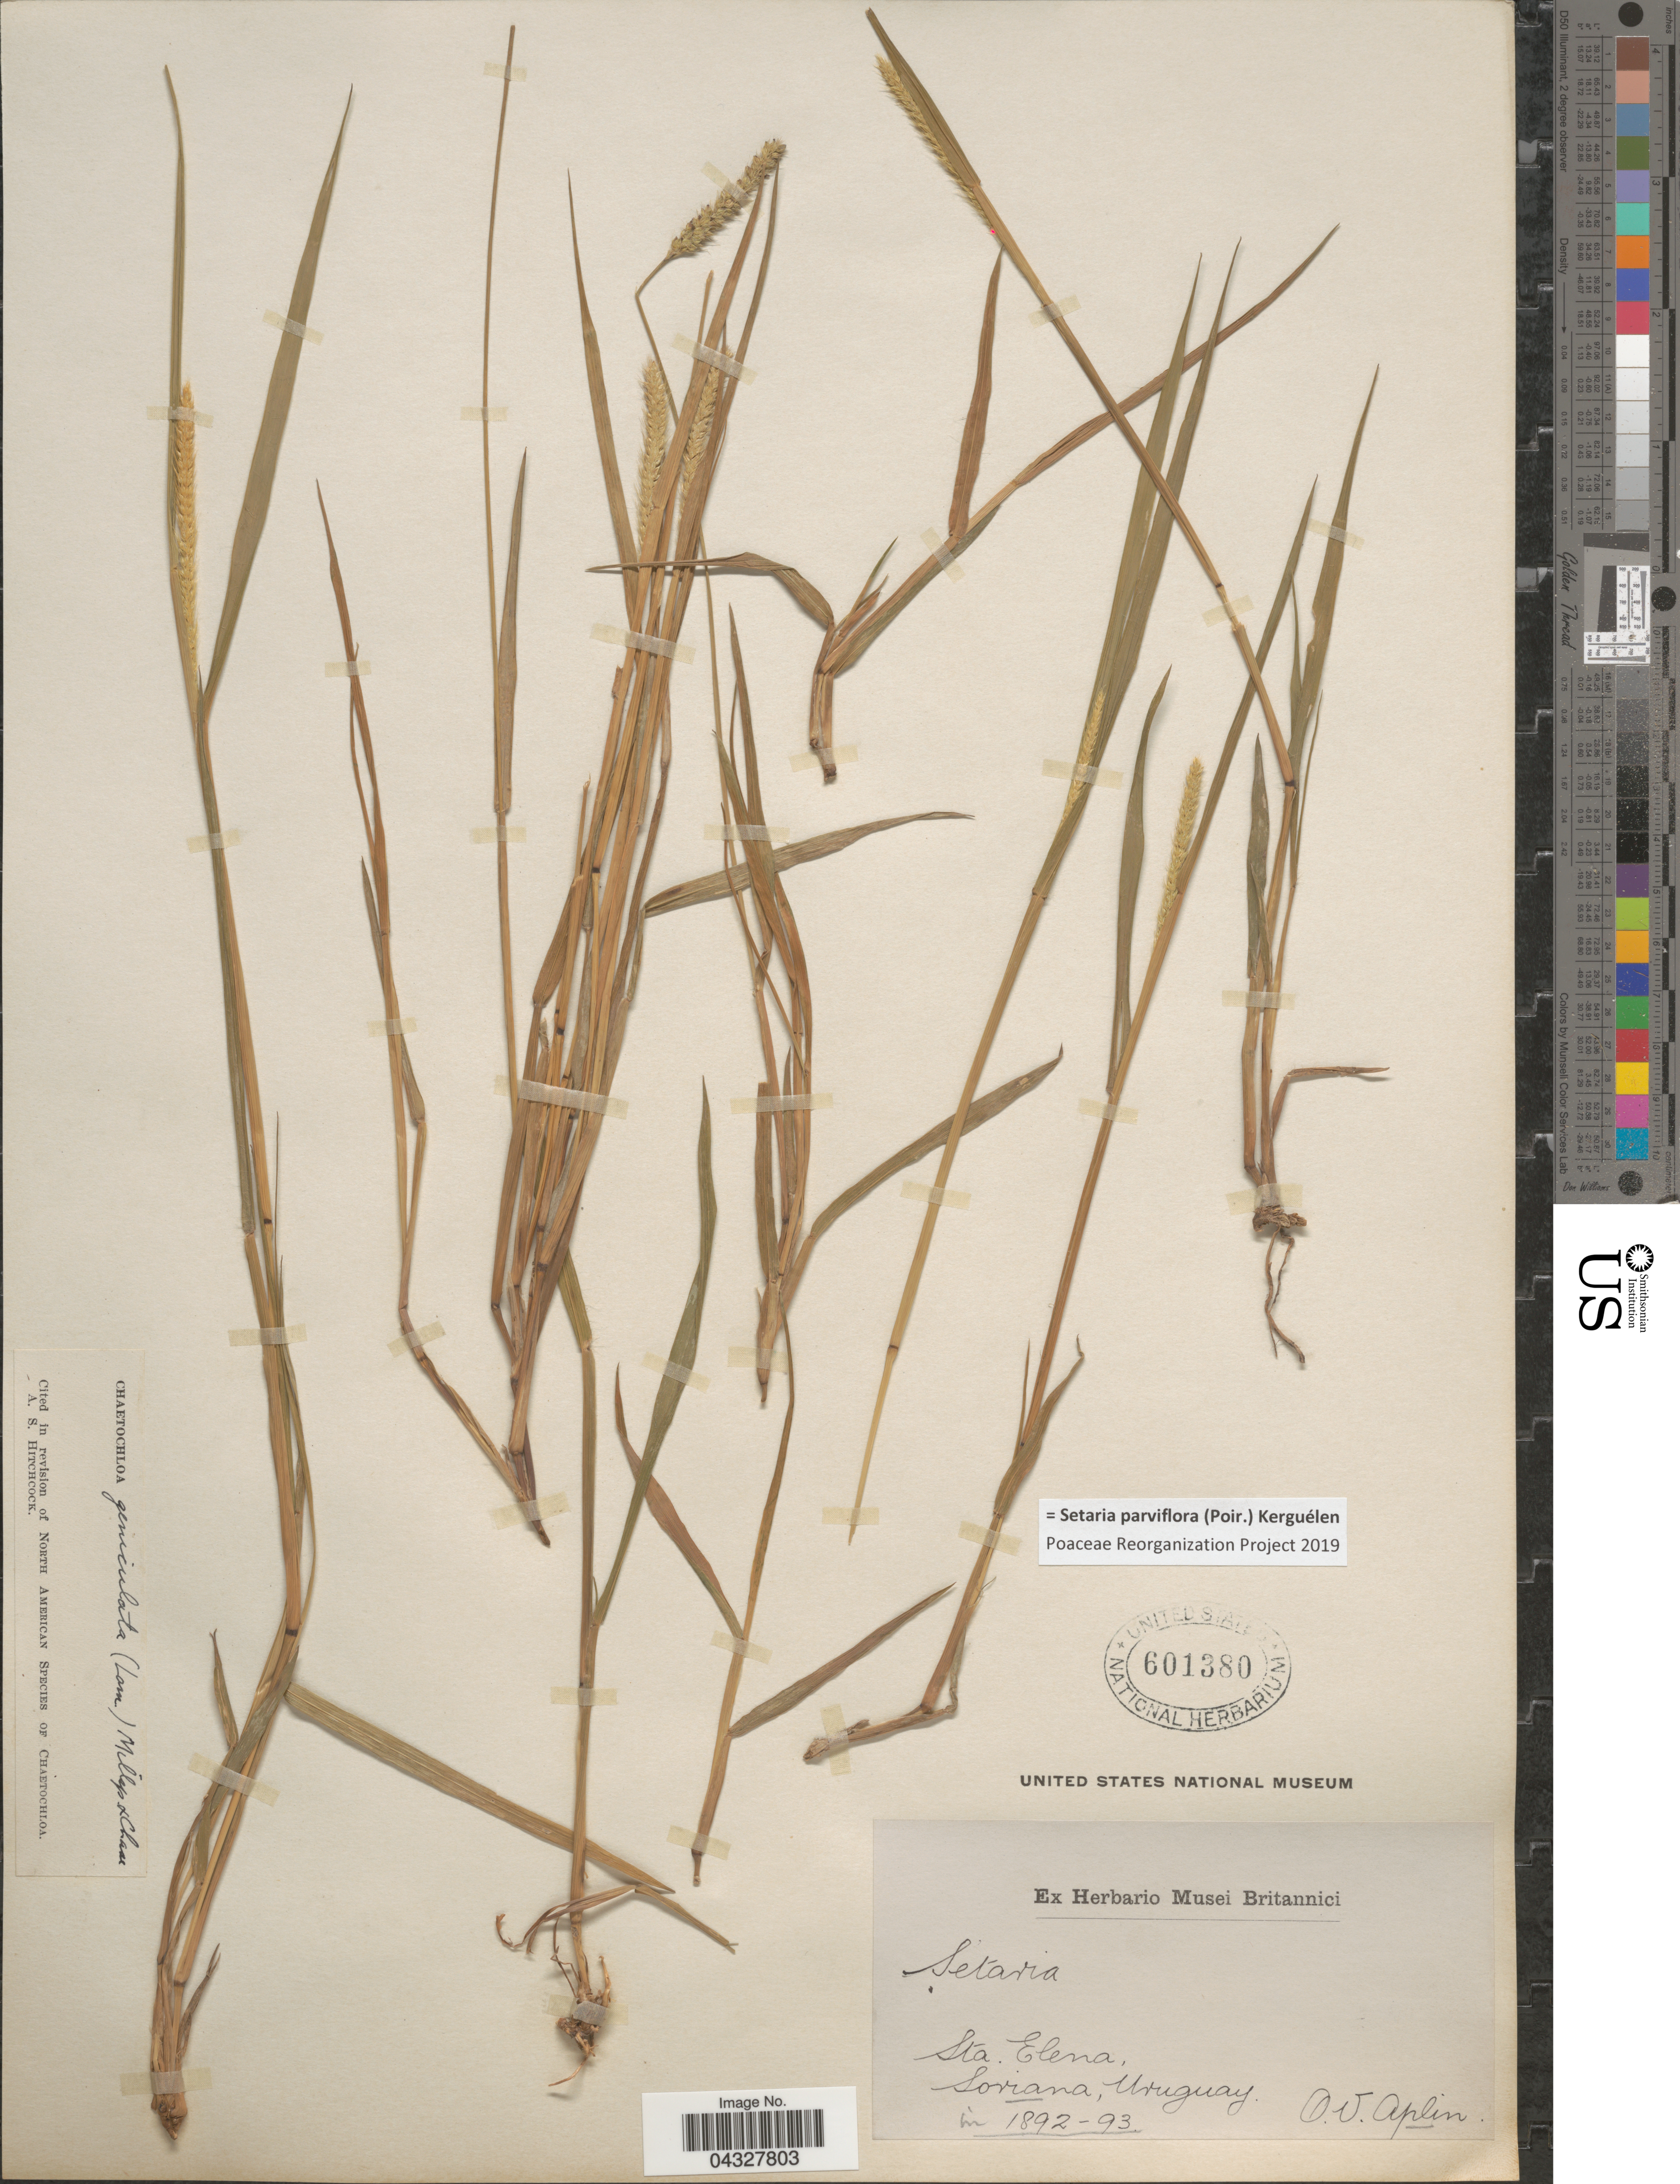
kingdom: Plantae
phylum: Tracheophyta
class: Liliopsida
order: Poales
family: Poaceae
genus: Setaria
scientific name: Setaria parviflora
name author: (Poir.) Kerguélen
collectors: O. Aplin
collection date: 1892/1893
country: Uruguay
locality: Sta. Elana, Soriana.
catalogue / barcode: US 601380